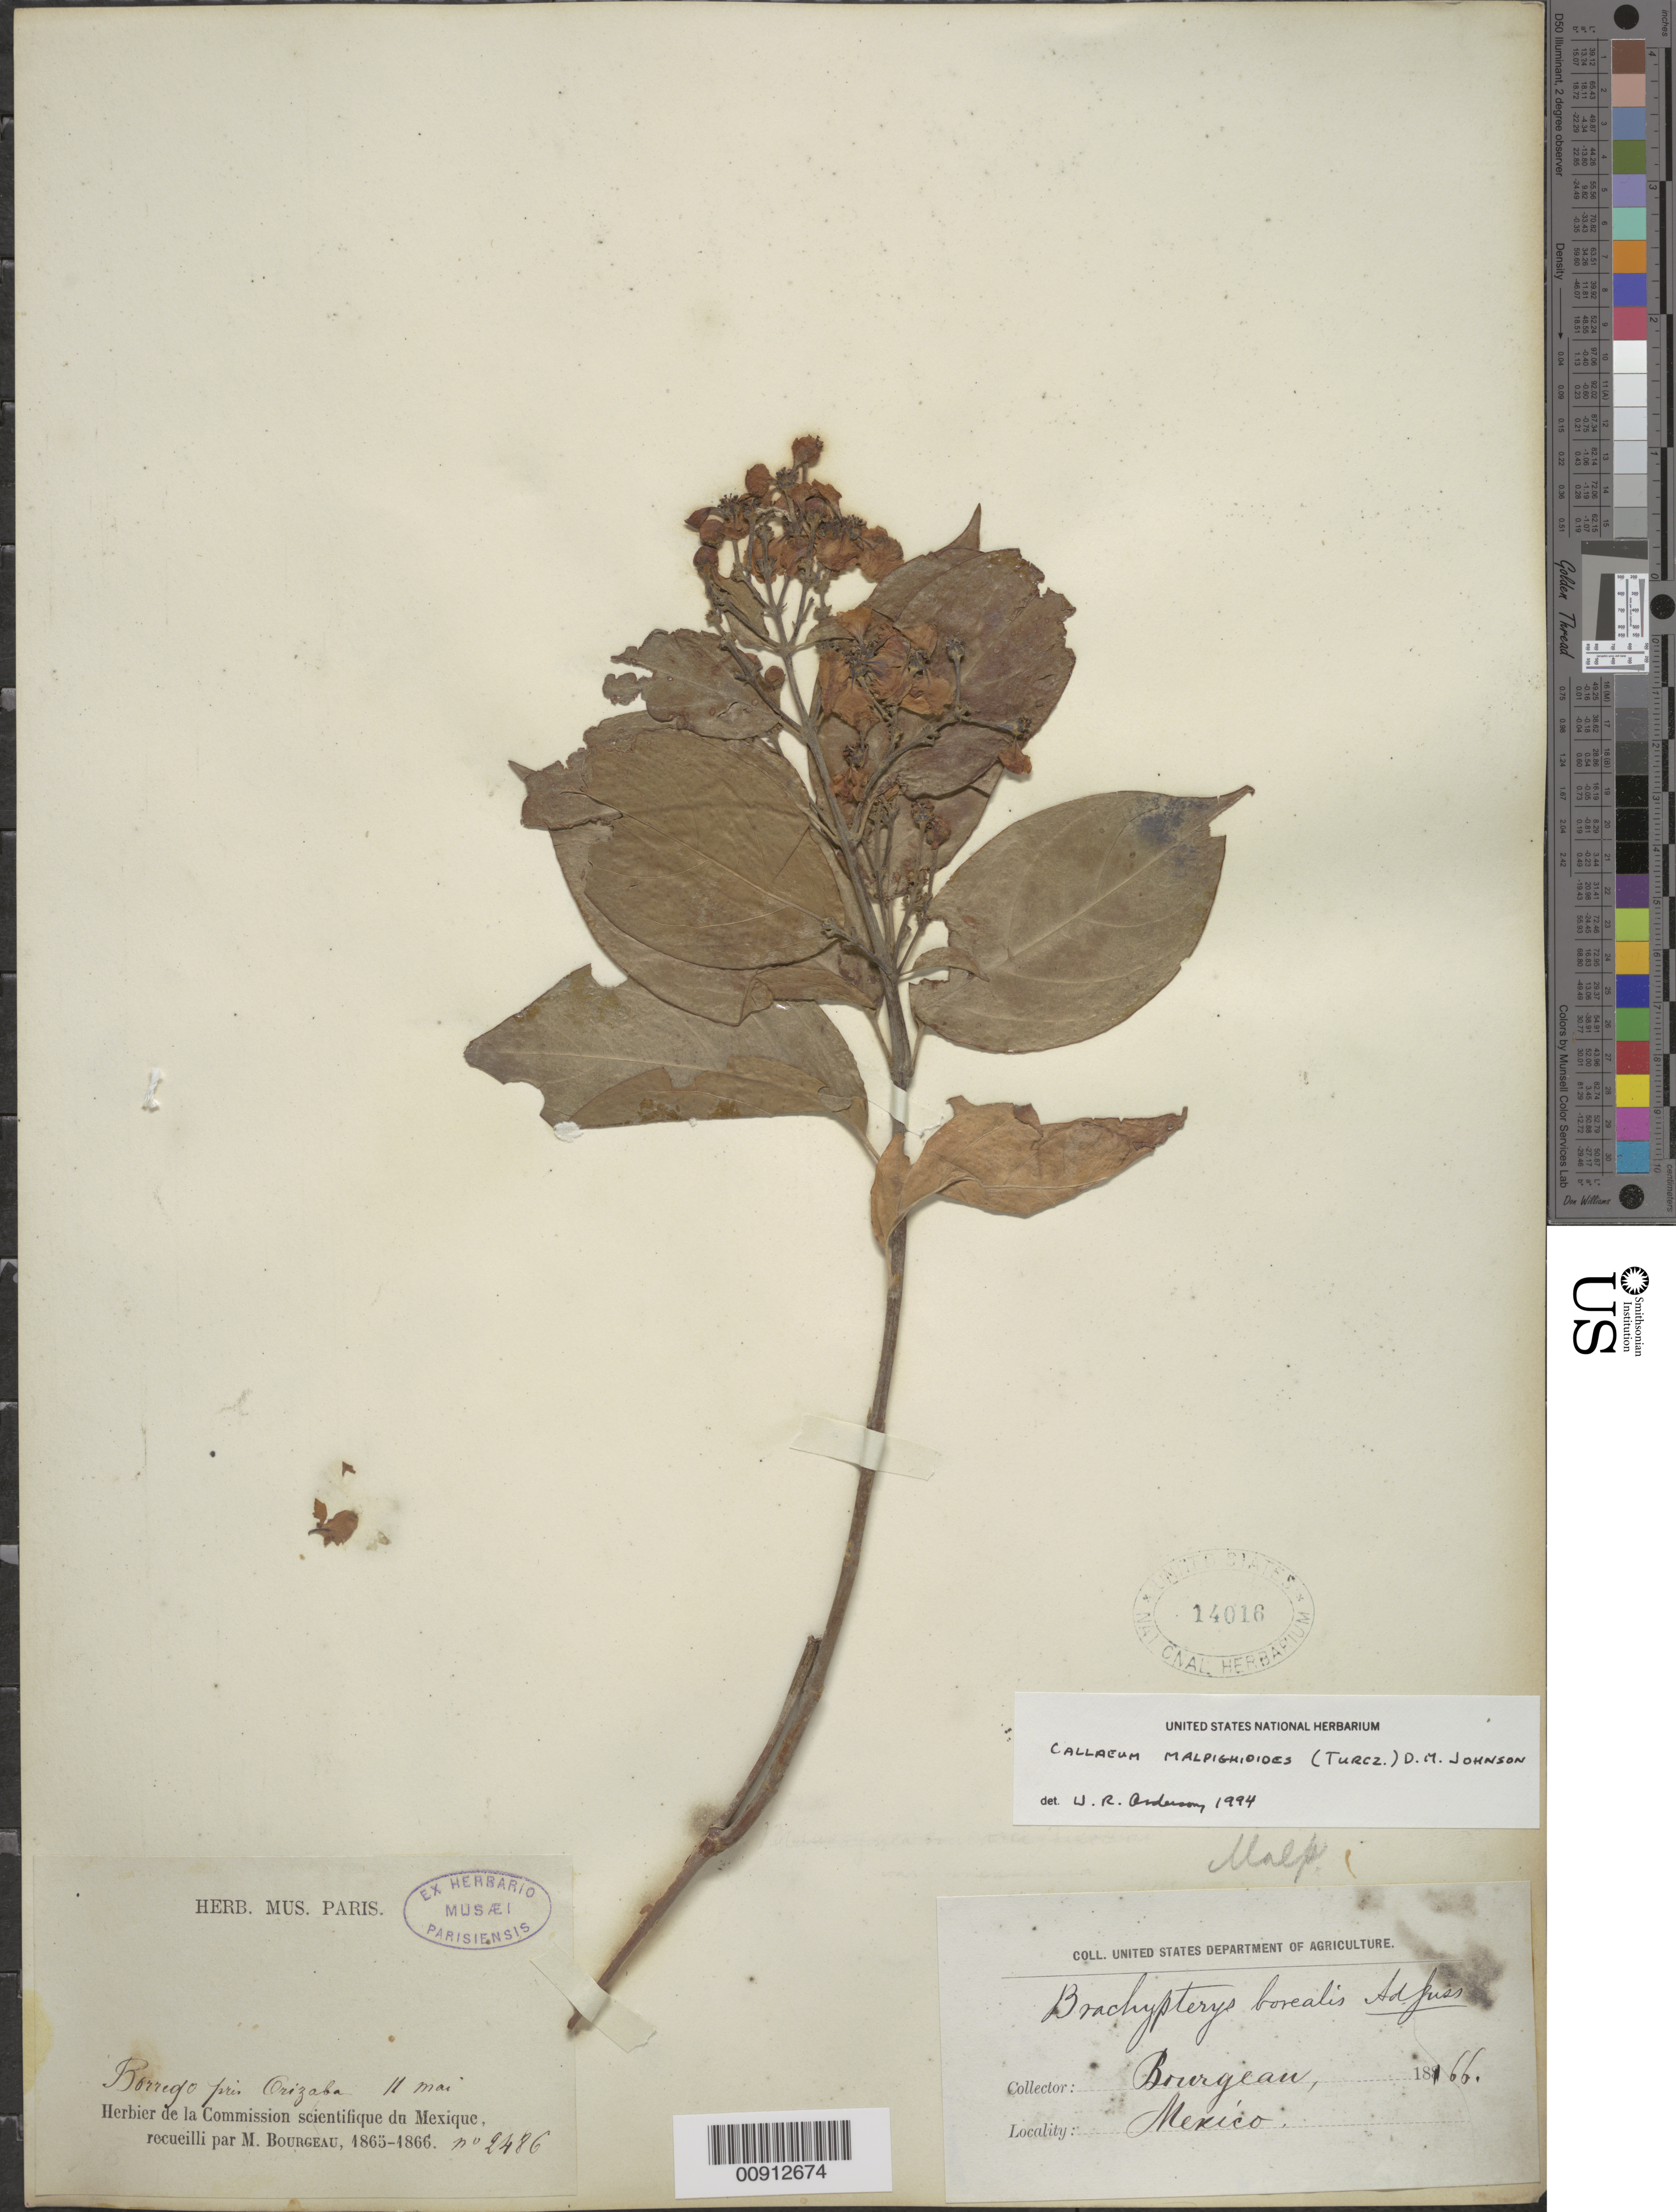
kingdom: Plantae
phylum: Tracheophyta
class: Magnoliopsida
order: Malpighiales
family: Malpighiaceae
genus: Callaeum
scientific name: Callaeum malpighioides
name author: (Turcz.) D.M. Johnson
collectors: E. Bourgeau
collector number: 2486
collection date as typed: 11 May 1866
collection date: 1866-05-11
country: Mexico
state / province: Veracruz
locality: Borrego près Orizaba.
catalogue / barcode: US 14016